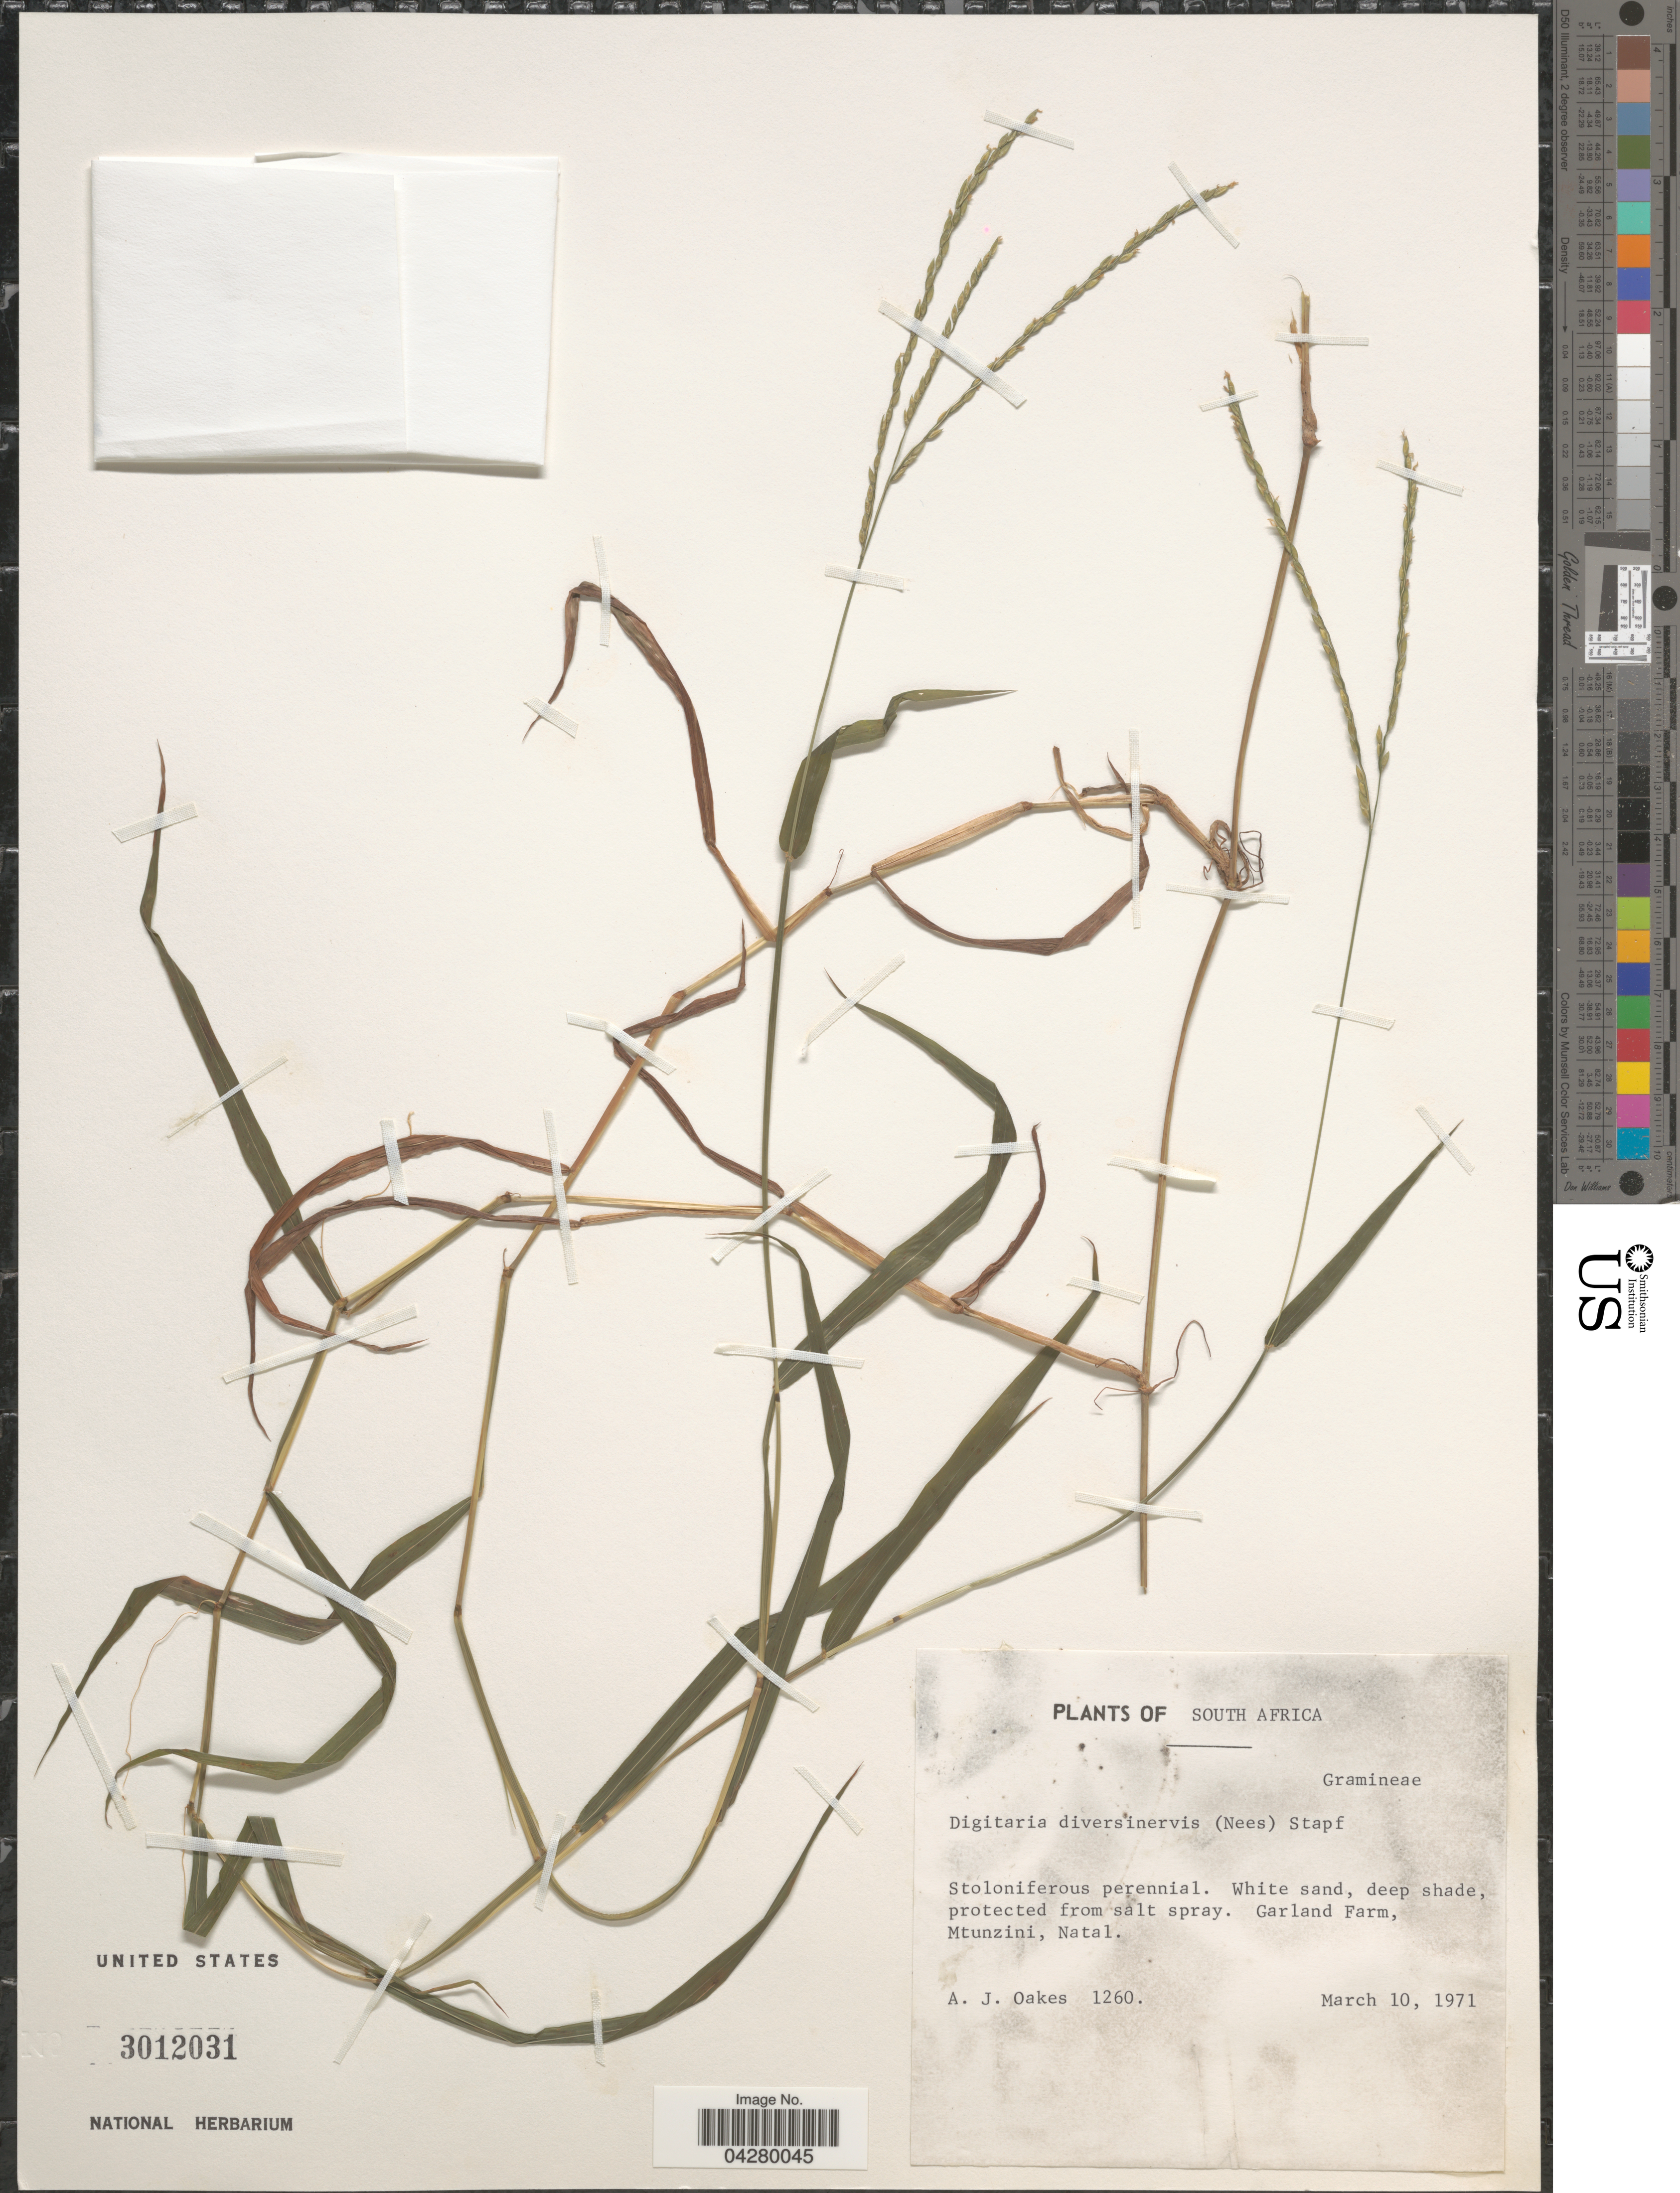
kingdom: Plantae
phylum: Tracheophyta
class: Liliopsida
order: Poales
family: Poaceae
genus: Digitaria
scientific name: Digitaria diversinervis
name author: (Nees) Stapf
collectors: A. Oakes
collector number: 1260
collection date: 1971-03-10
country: South Africa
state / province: KwaZulu-Natal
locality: Garland Farm, Mtunzini, Natal.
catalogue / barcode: US 3012031